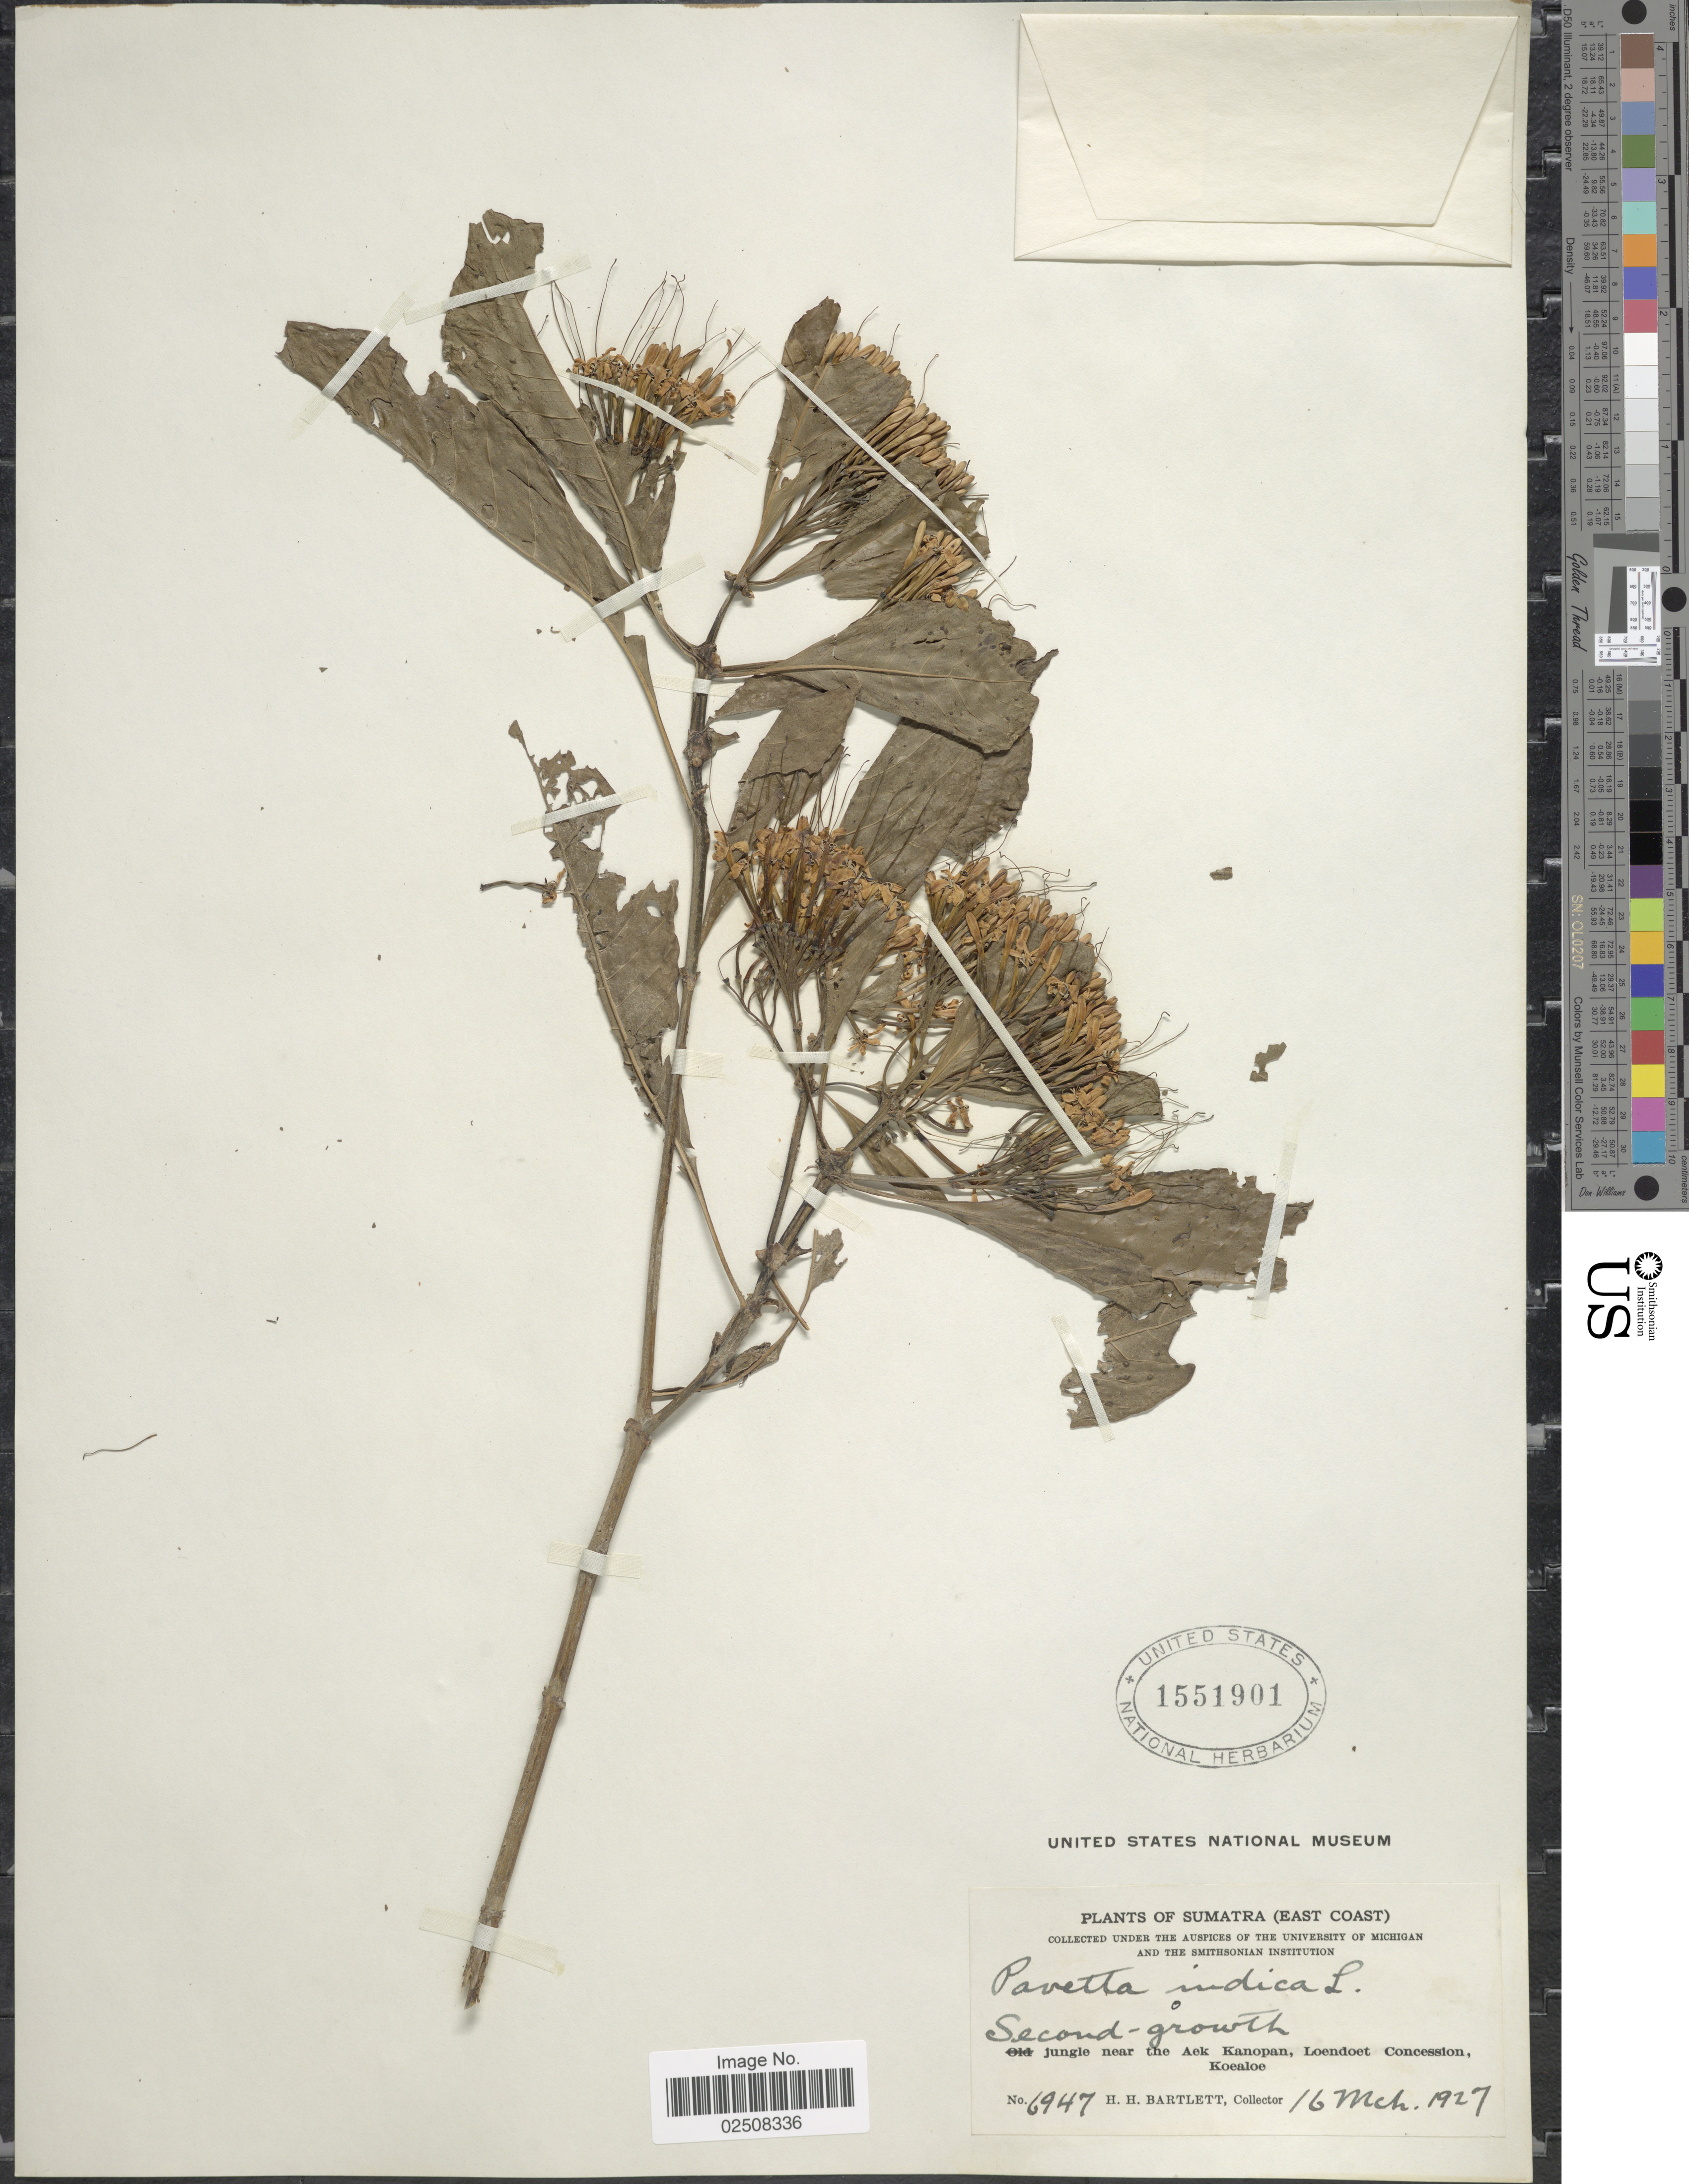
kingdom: Plantae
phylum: Tracheophyta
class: Magnoliopsida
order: Gentianales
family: Rubiaceae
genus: Pavetta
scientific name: Pavetta indica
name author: L.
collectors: H. H. Bartlett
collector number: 6947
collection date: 1927-03-16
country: Indonesia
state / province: Sumatra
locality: (East Coast), Second growth, jungle near the Aek Kanopan, Loendoet Concession, Koealoe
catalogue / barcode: US 1551901